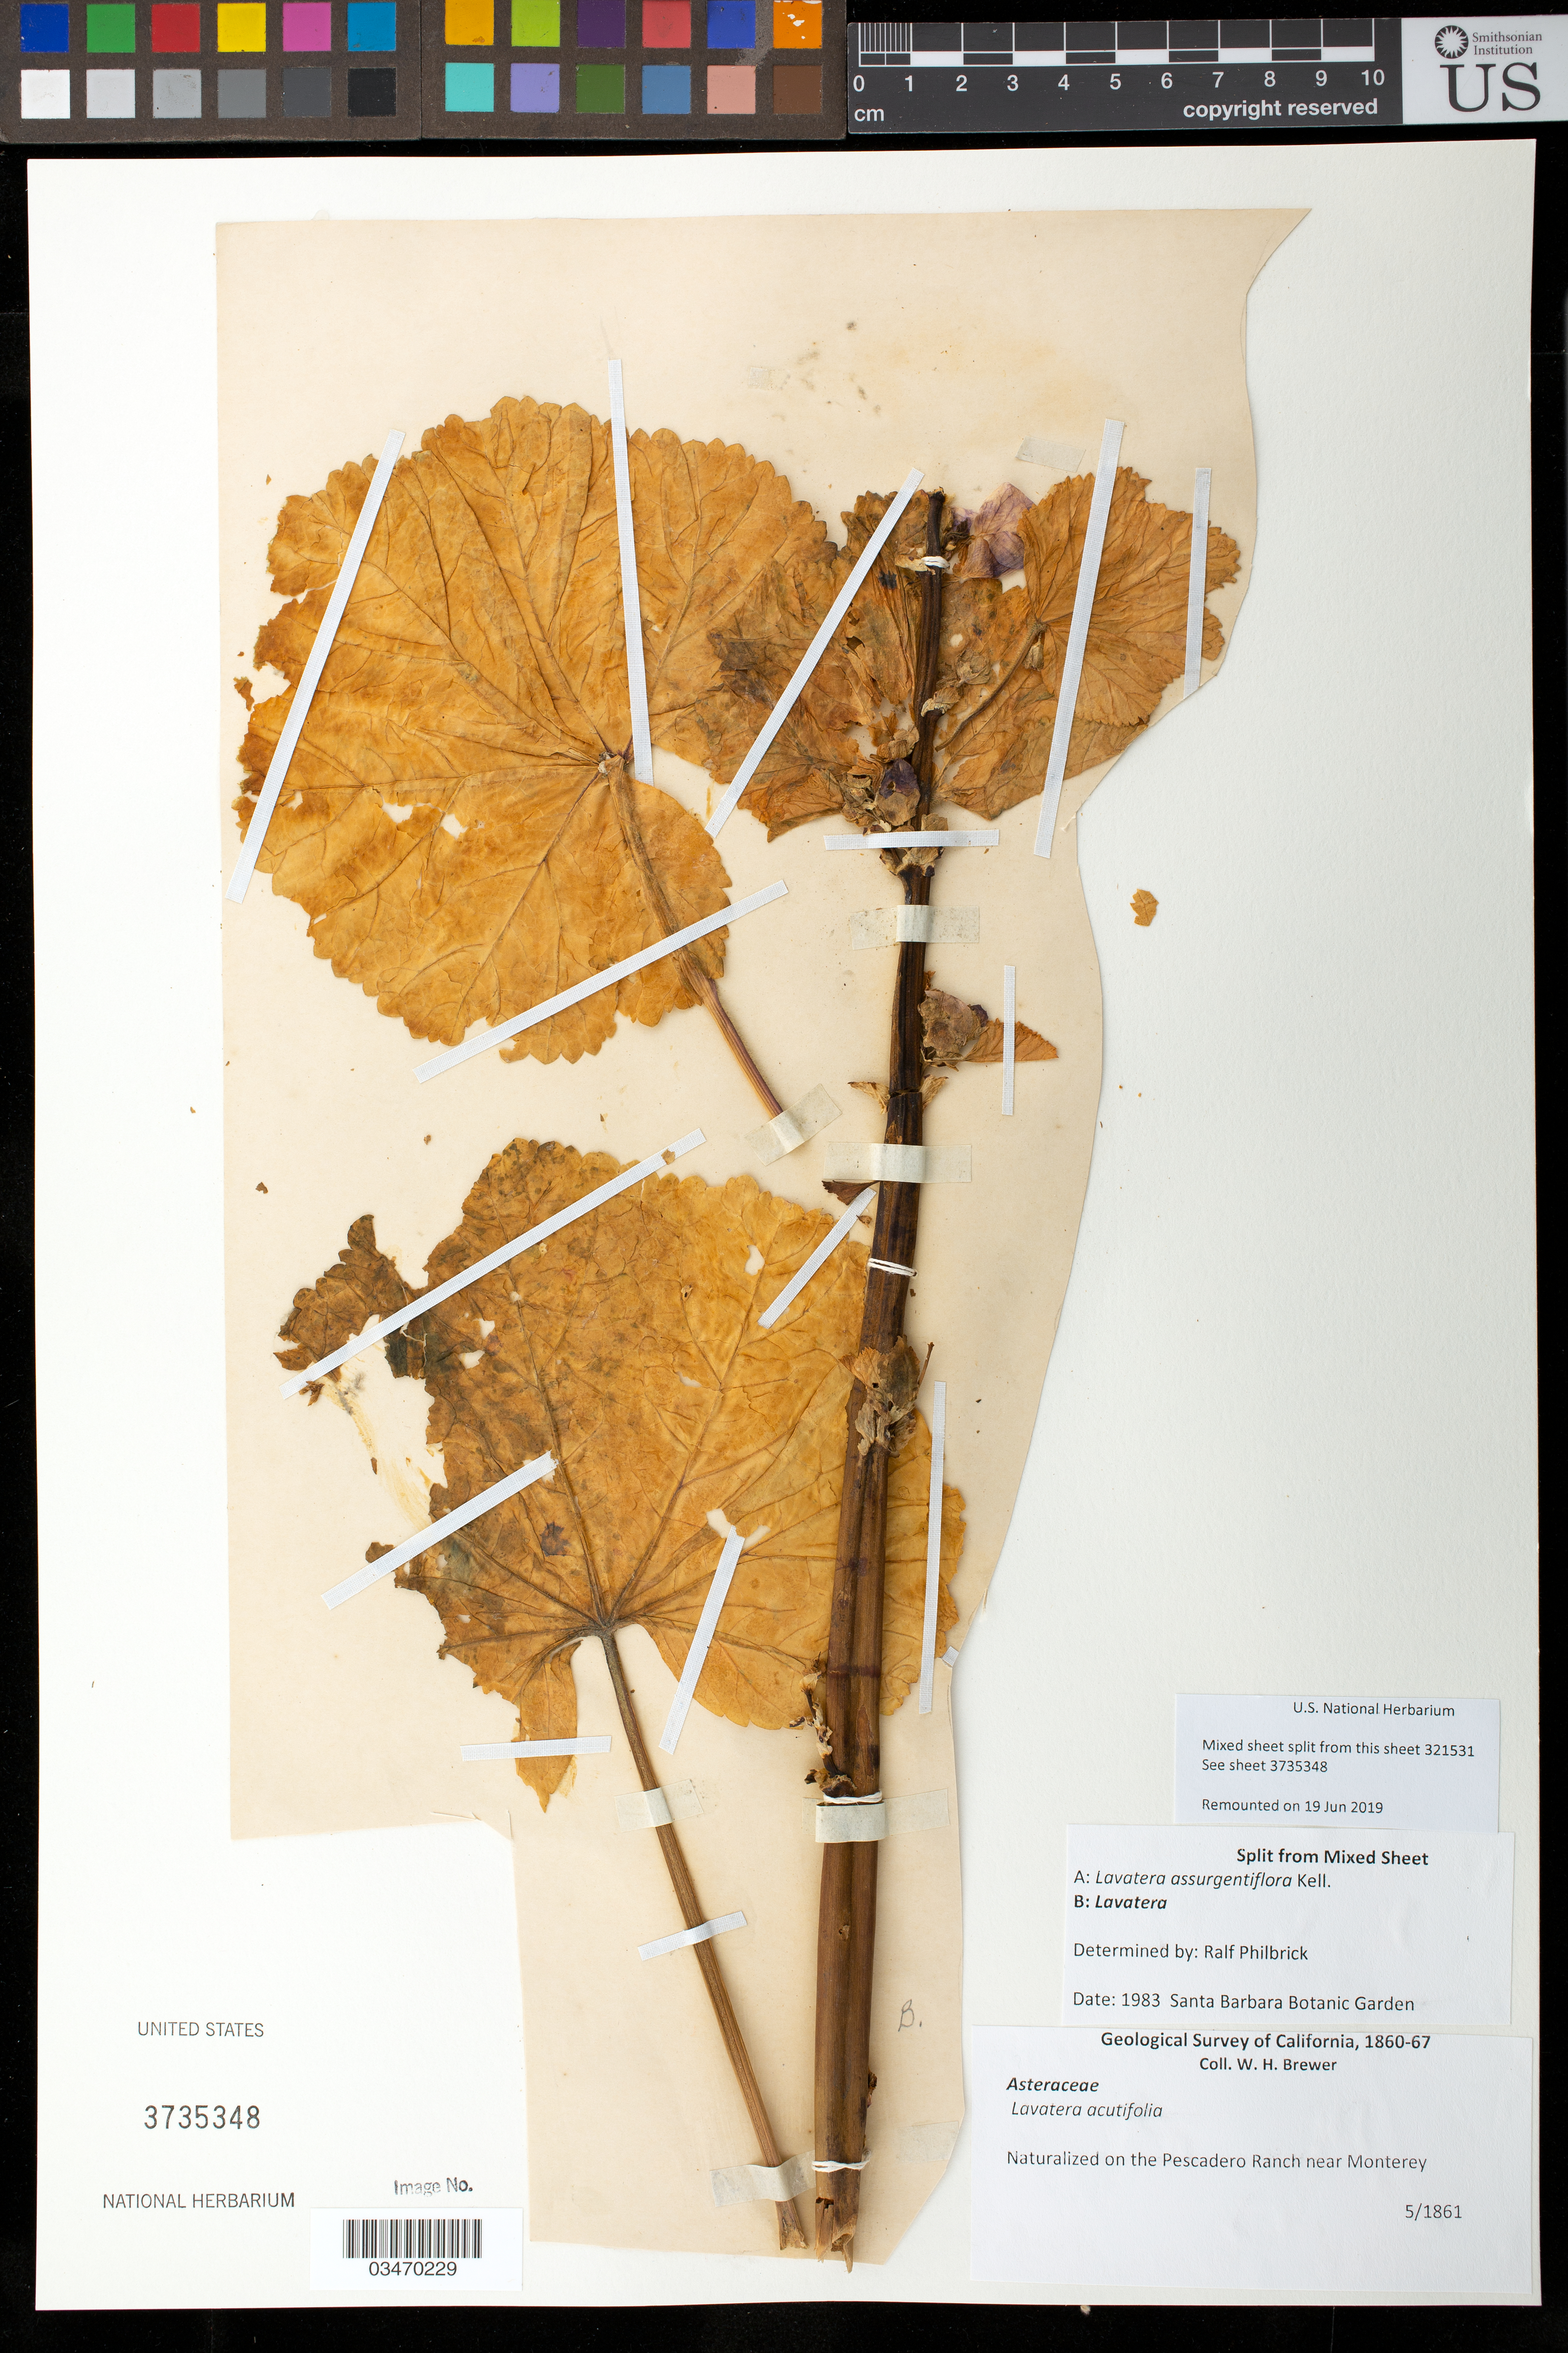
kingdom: Plantae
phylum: Tracheophyta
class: Magnoliopsida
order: Malvales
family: Malvaceae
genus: Lavatera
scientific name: Lavatera sp.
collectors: W. H. Brewer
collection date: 1861-05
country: United States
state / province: California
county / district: Monterey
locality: Naturalized on the Pescadero Ranch, near Monterey.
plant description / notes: Specimen split from mixed sheet number 321531. Remounted 19 Jun 2019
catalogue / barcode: US 3735348